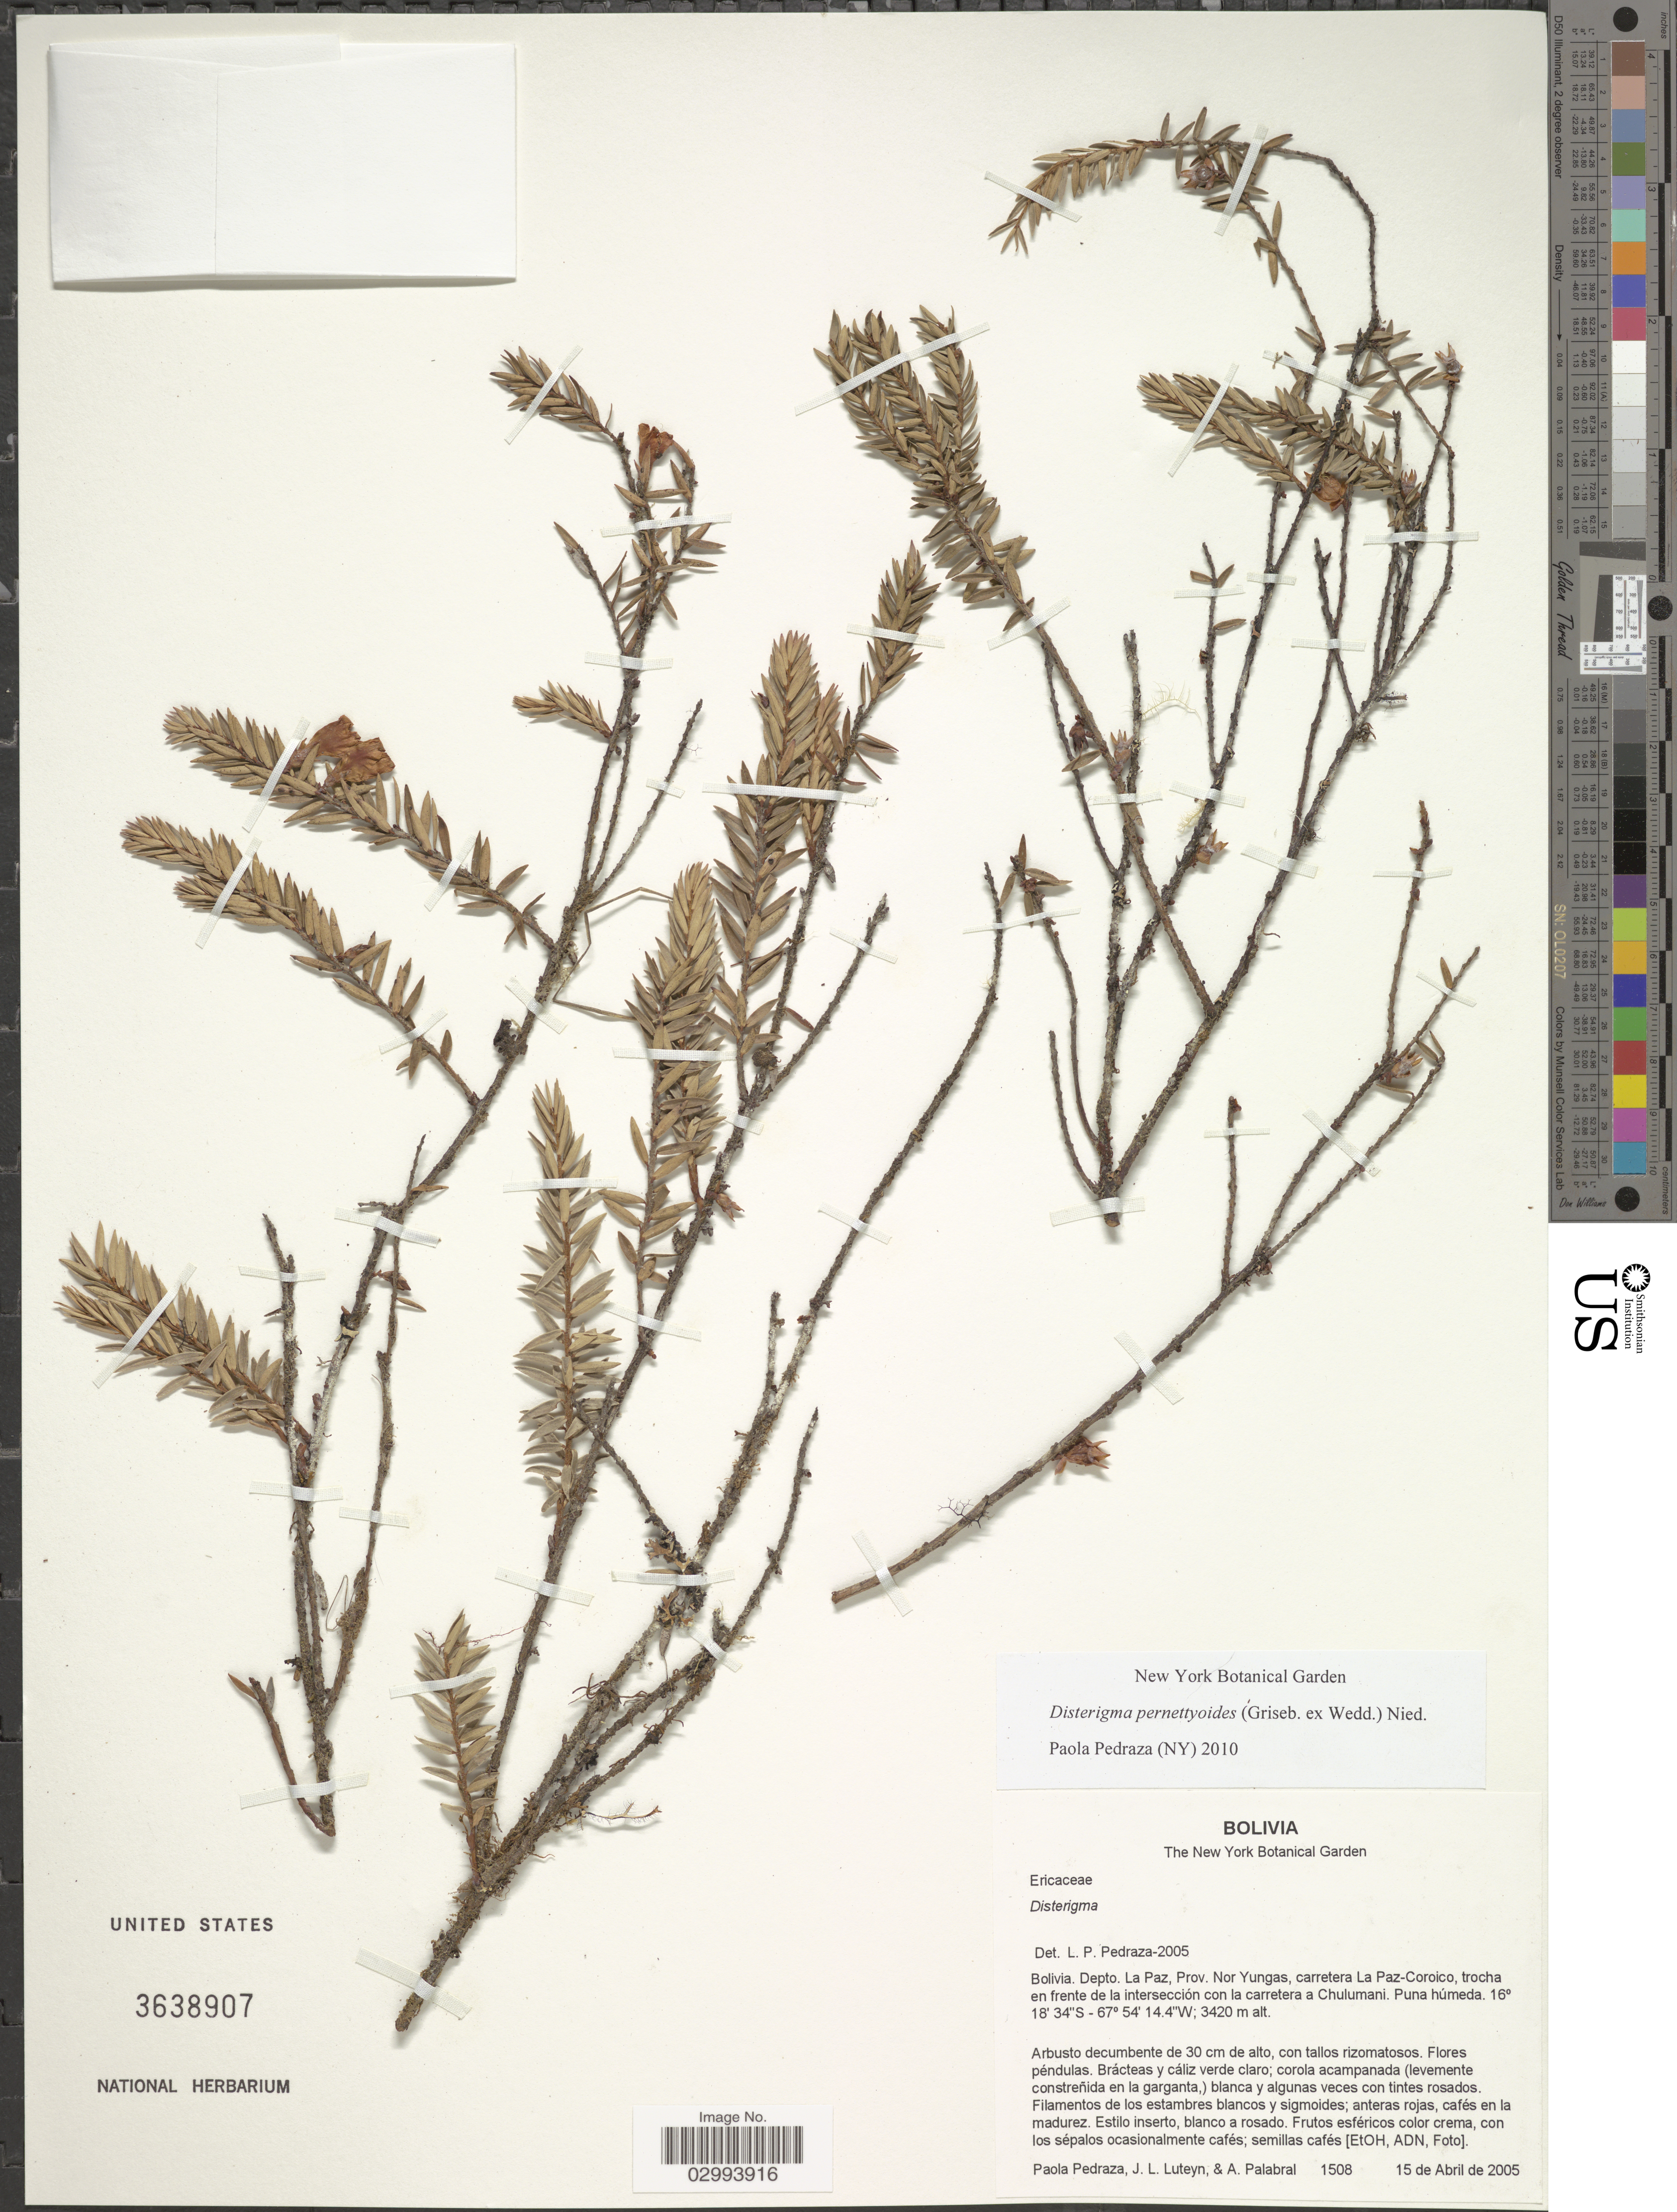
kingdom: Plantae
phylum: Tracheophyta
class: Magnoliopsida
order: Ericales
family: Ericaceae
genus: Disterigma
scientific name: Disterigma pernettyoides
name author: (Griseb.) Nied.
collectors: P. Pedraza, J. Luteyn & A. Palabral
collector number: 1508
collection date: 2005-04-15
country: Bolivia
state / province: La Paz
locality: Depto. La Paz, Prov. Nor Yungas, carretera La Paz-Coroico, trocha en frente de la intersección con la carretera a Chulumani. Puna húmeda.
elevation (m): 3420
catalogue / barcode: US 3638907